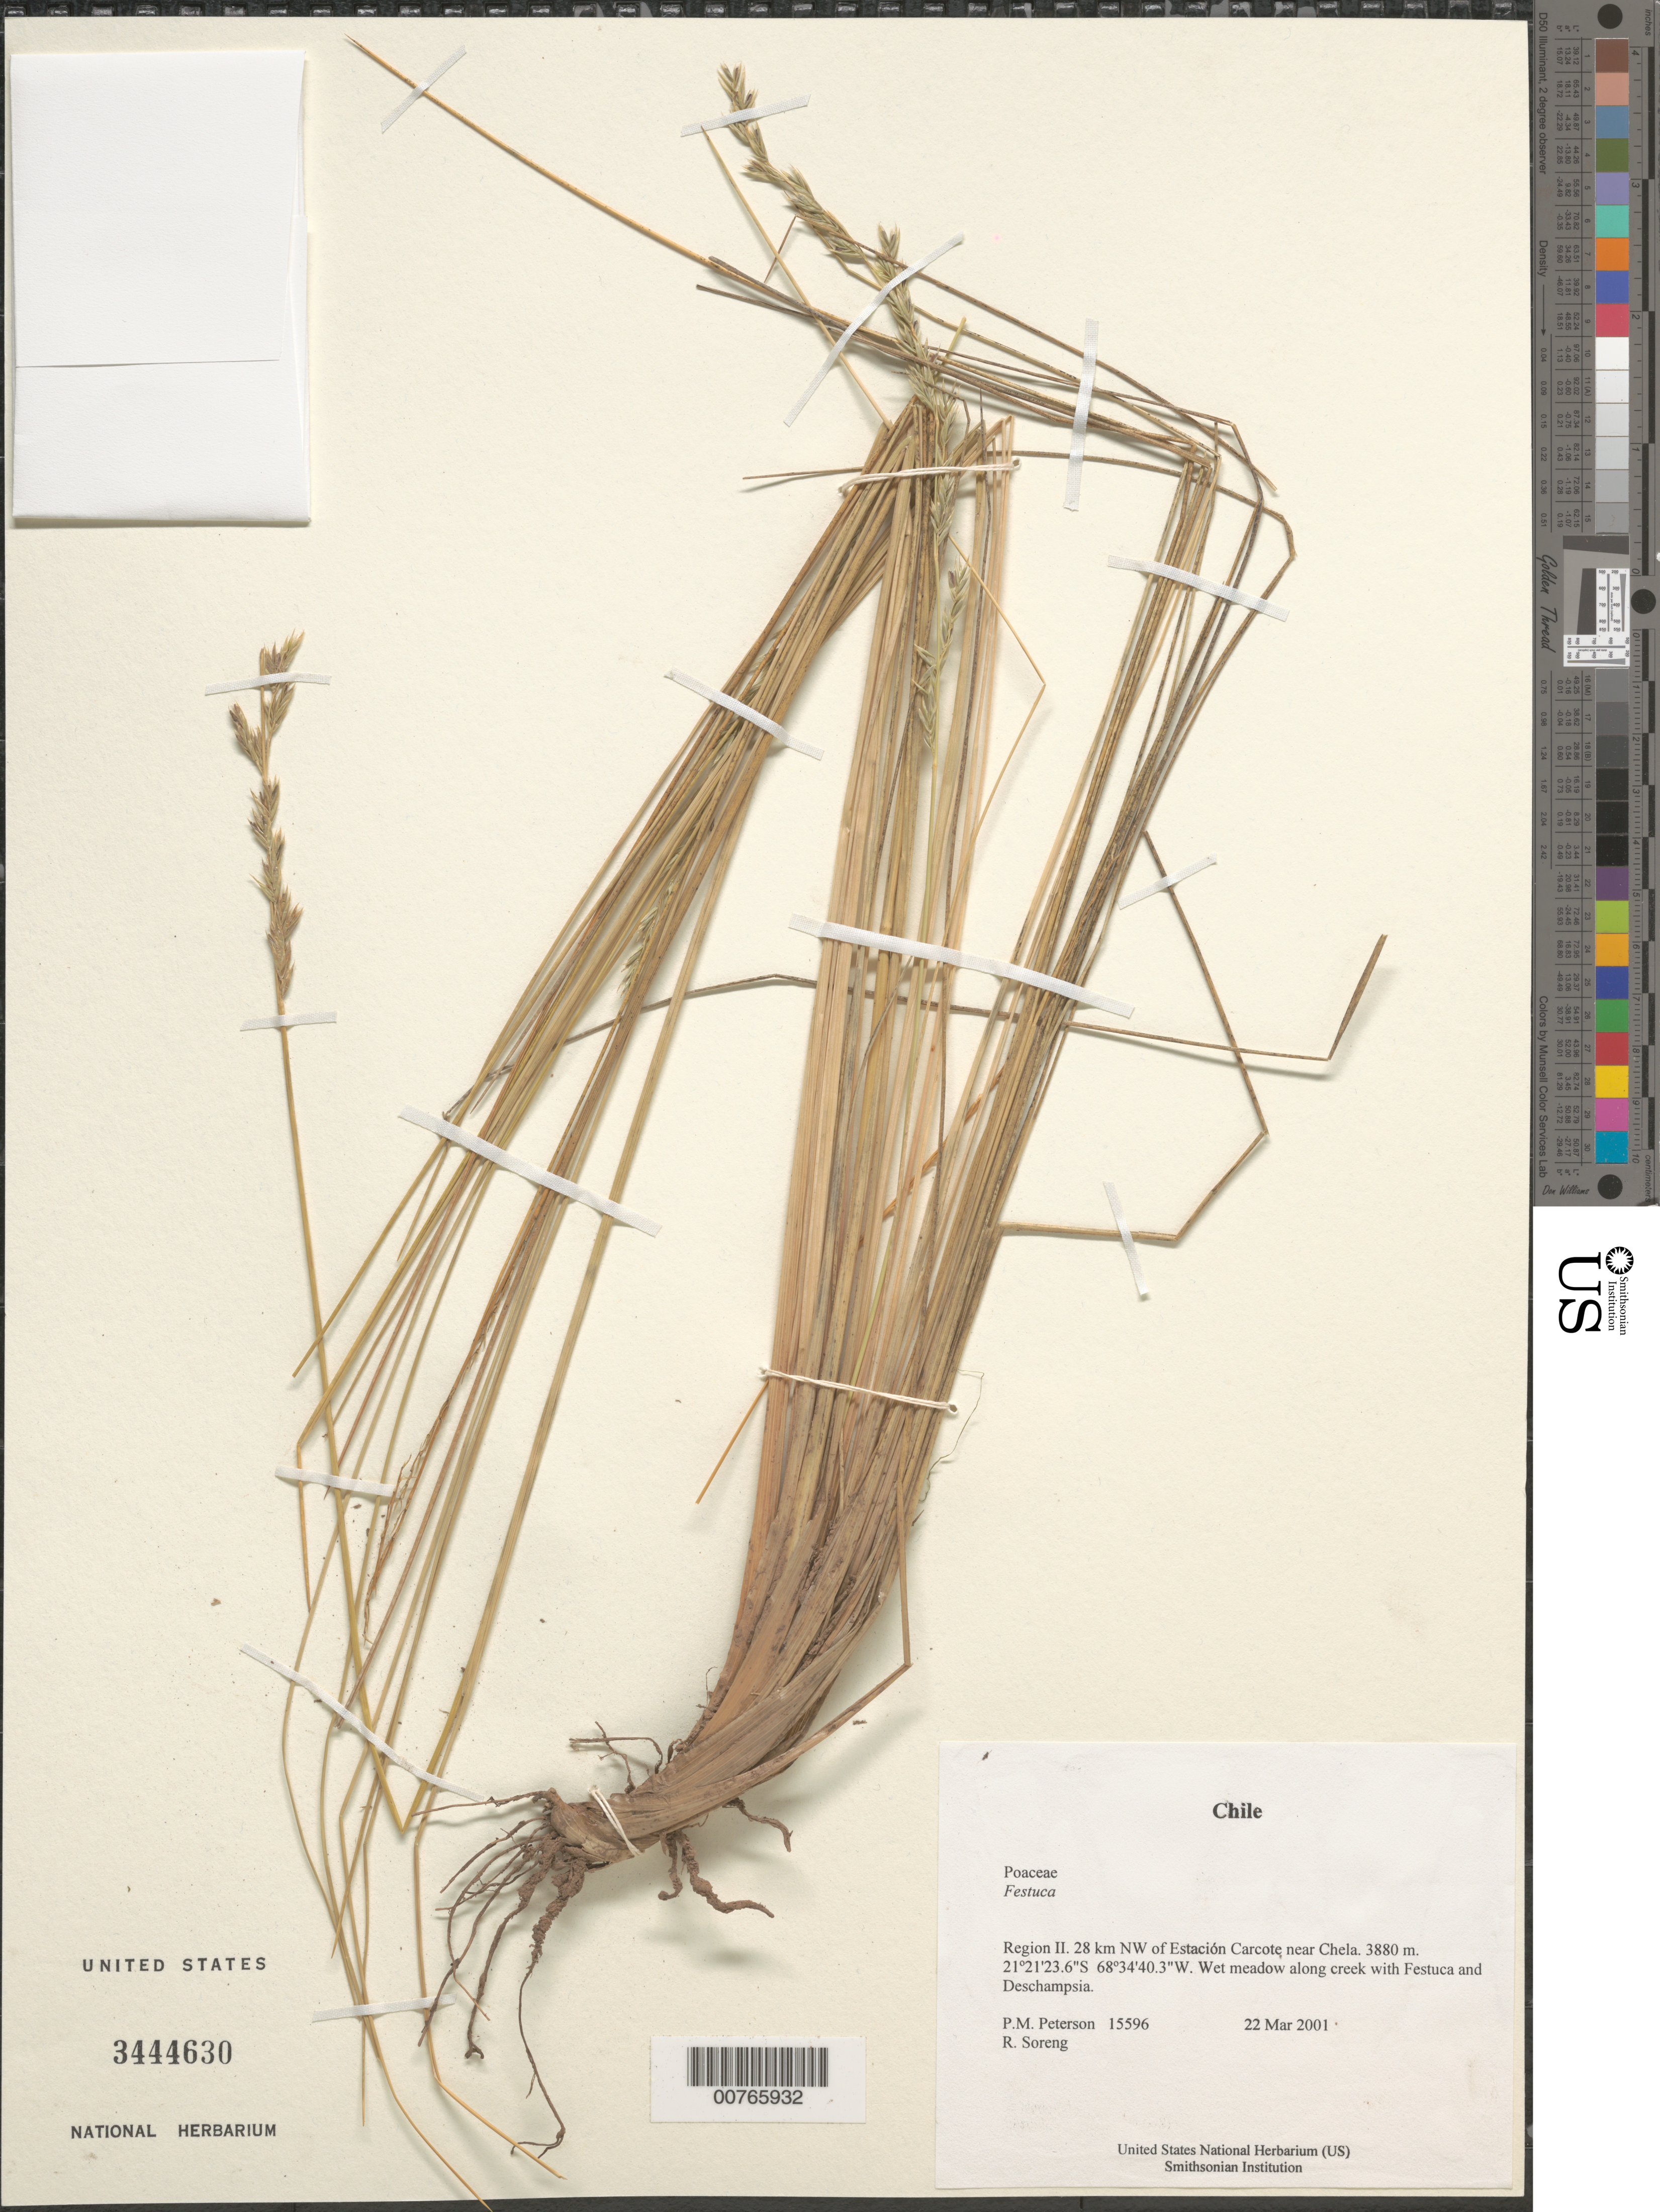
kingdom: Plantae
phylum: Tracheophyta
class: Liliopsida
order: Poales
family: Poaceae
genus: Festuca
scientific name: Festuca hypsophila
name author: Phil.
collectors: P. M. Peterson & R. J. Soreng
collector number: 15596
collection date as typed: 22 Mar 2001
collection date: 2001-03-22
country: Chile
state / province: Antofagasta (II)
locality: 28 km NW of Estación Carcote near Chela.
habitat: Wet meadow along creek with Festuca and Deschampsia.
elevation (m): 3880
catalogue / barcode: US 3444630